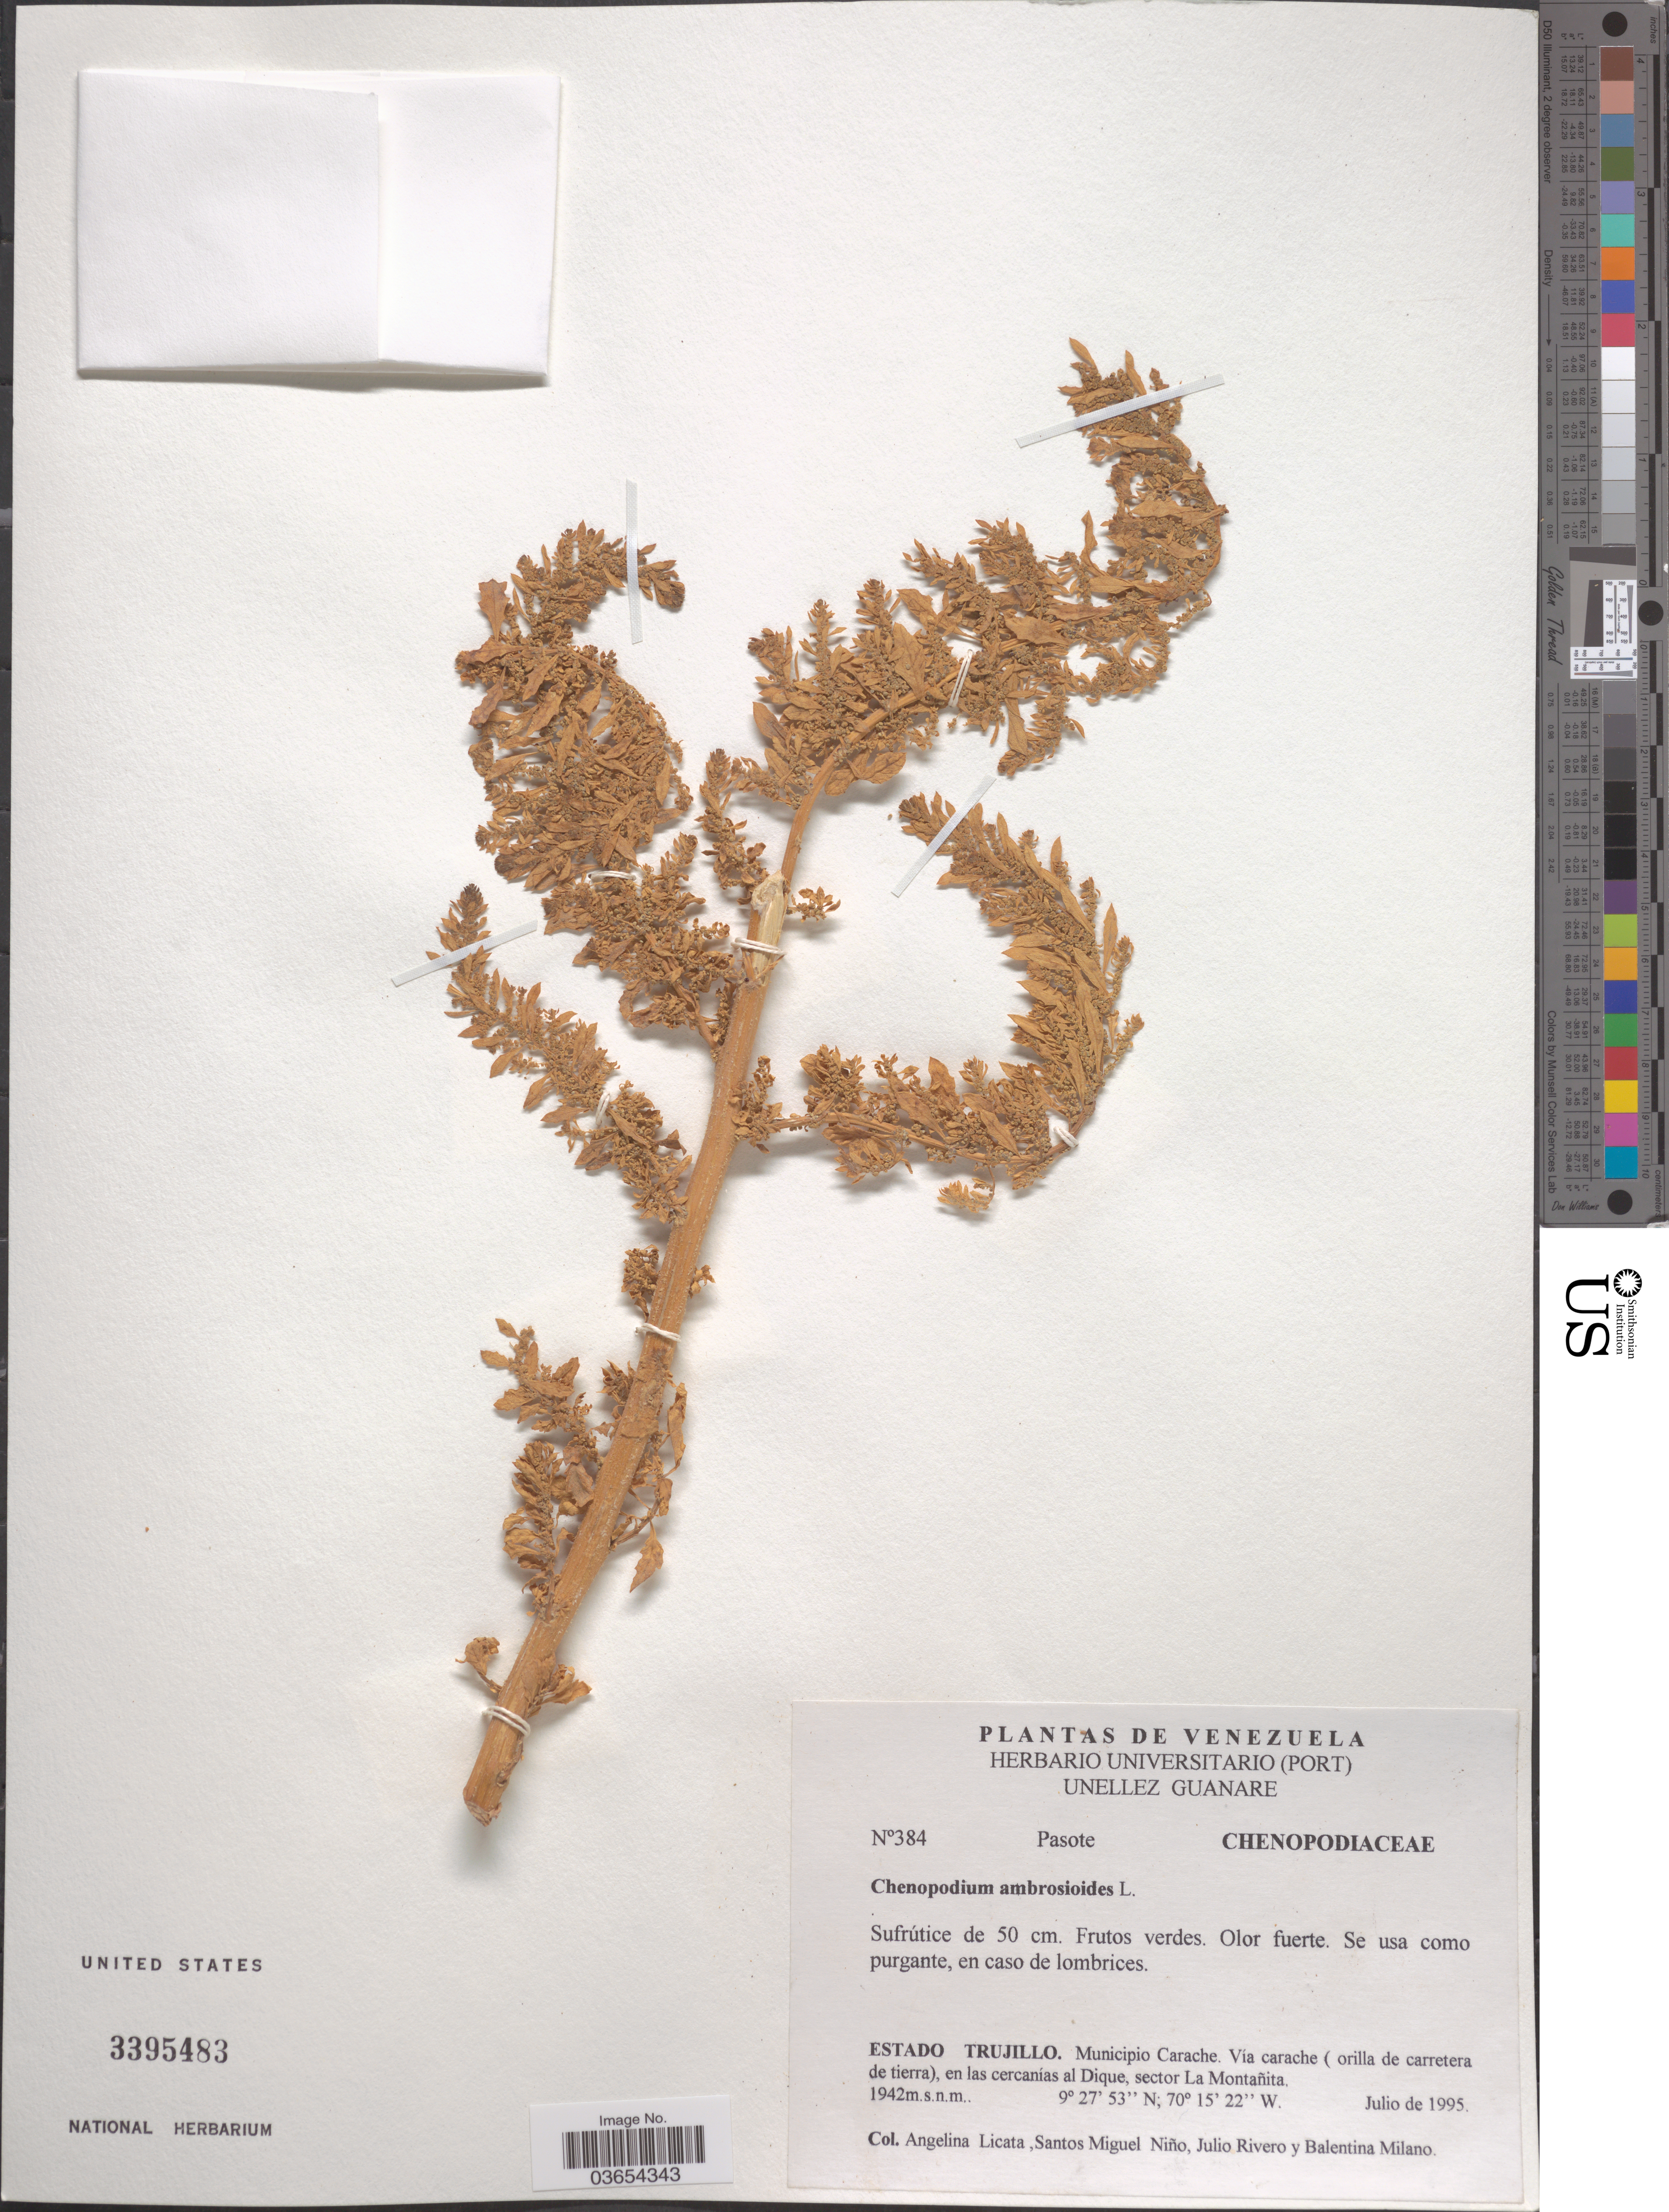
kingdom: Plantae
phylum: Tracheophyta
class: Magnoliopsida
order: Caryophyllales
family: Amaranthaceae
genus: Chenopodium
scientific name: Chenopodium ambrosioides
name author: L.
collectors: A. Licata, S. M. Niño, J. Rivero & B. Milano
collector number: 384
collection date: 1995-07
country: Venezuela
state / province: Trujillo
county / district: Carache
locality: Vía carache (orilla de carretera de tierra), en las cercanías al Dique, sector La Montañita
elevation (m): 1942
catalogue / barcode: US 3395483